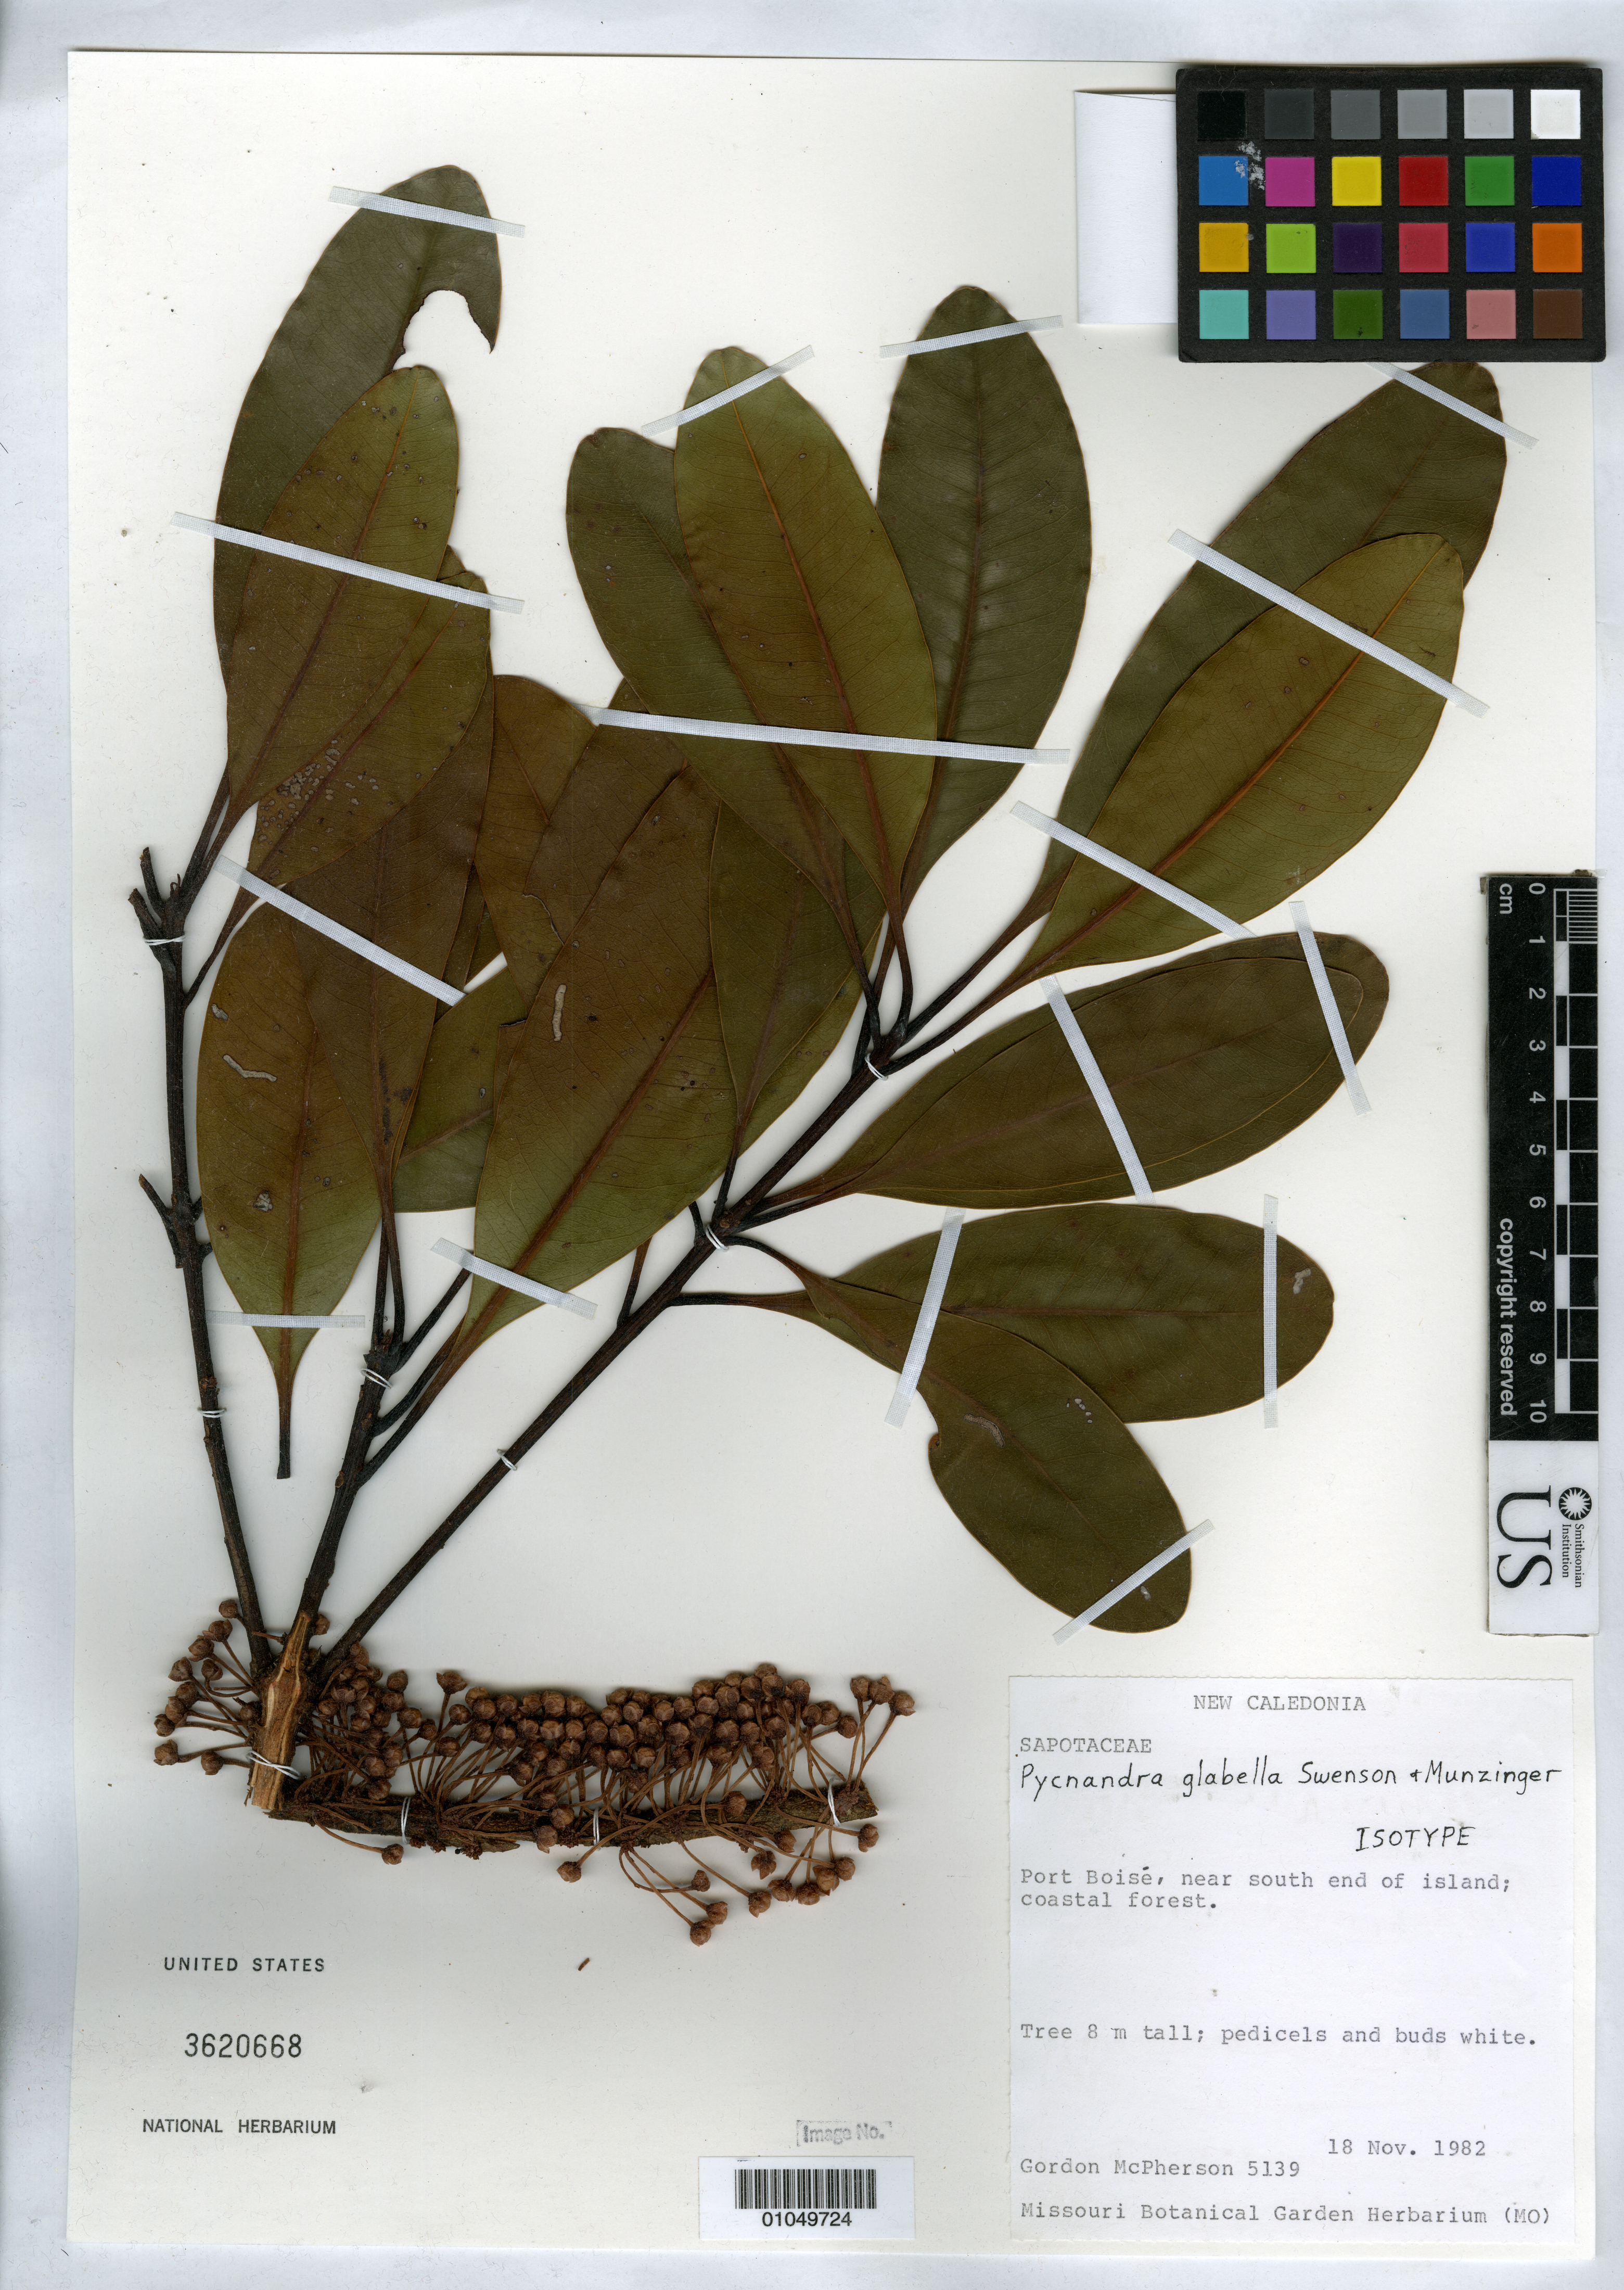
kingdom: Plantae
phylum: Tracheophyta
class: Magnoliopsida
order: Ericales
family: Sapotaceae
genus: Pycnandra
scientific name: Pycnandra glabella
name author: Swenson & Munzinger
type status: Isotype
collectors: G. D. McPherson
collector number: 5139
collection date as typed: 18 Nov 1982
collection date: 1982-11-18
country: New Caledonia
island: New Caledonia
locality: Port Boisé, near south end of island.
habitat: Coastal forest.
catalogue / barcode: US 3620668